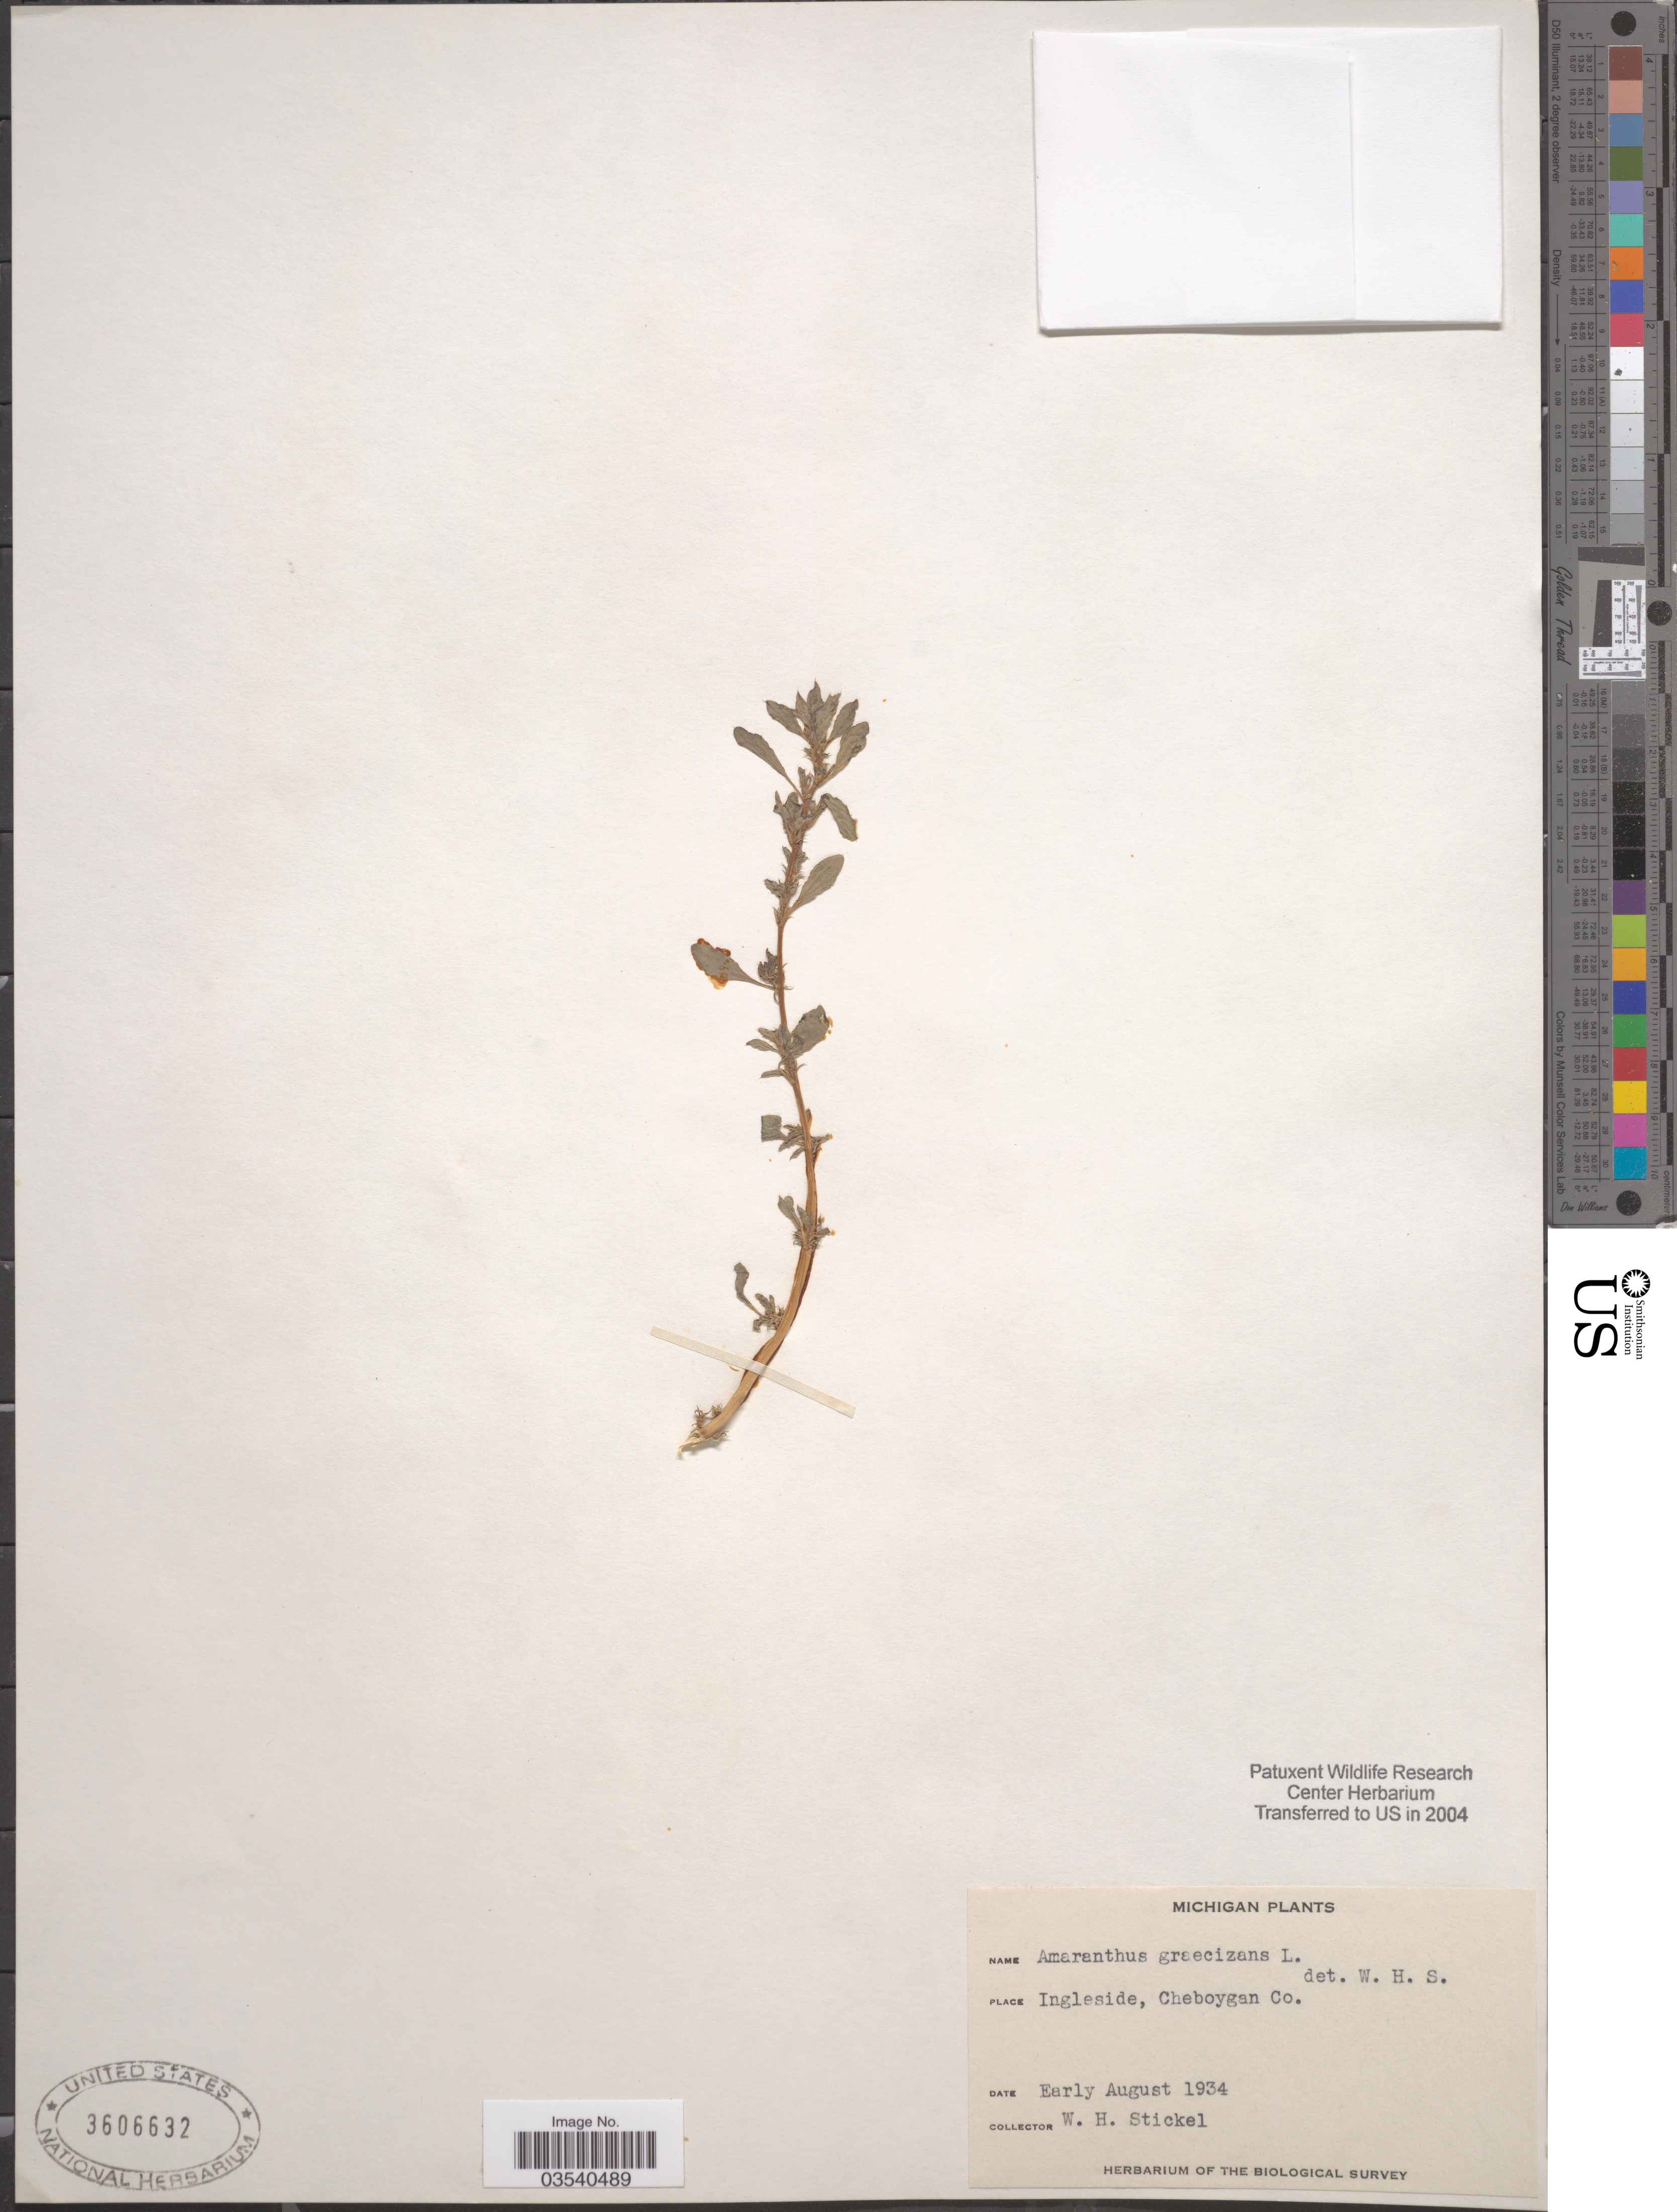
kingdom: Plantae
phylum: Tracheophyta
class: Magnoliopsida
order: Caryophyllales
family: Amaranthaceae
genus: Amaranthus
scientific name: Amaranthus graecizans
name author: L.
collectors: W. Stickel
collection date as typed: Early August 1934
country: United States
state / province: Michigan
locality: Ingleside, Cheboygan Co.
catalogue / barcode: US 3606632